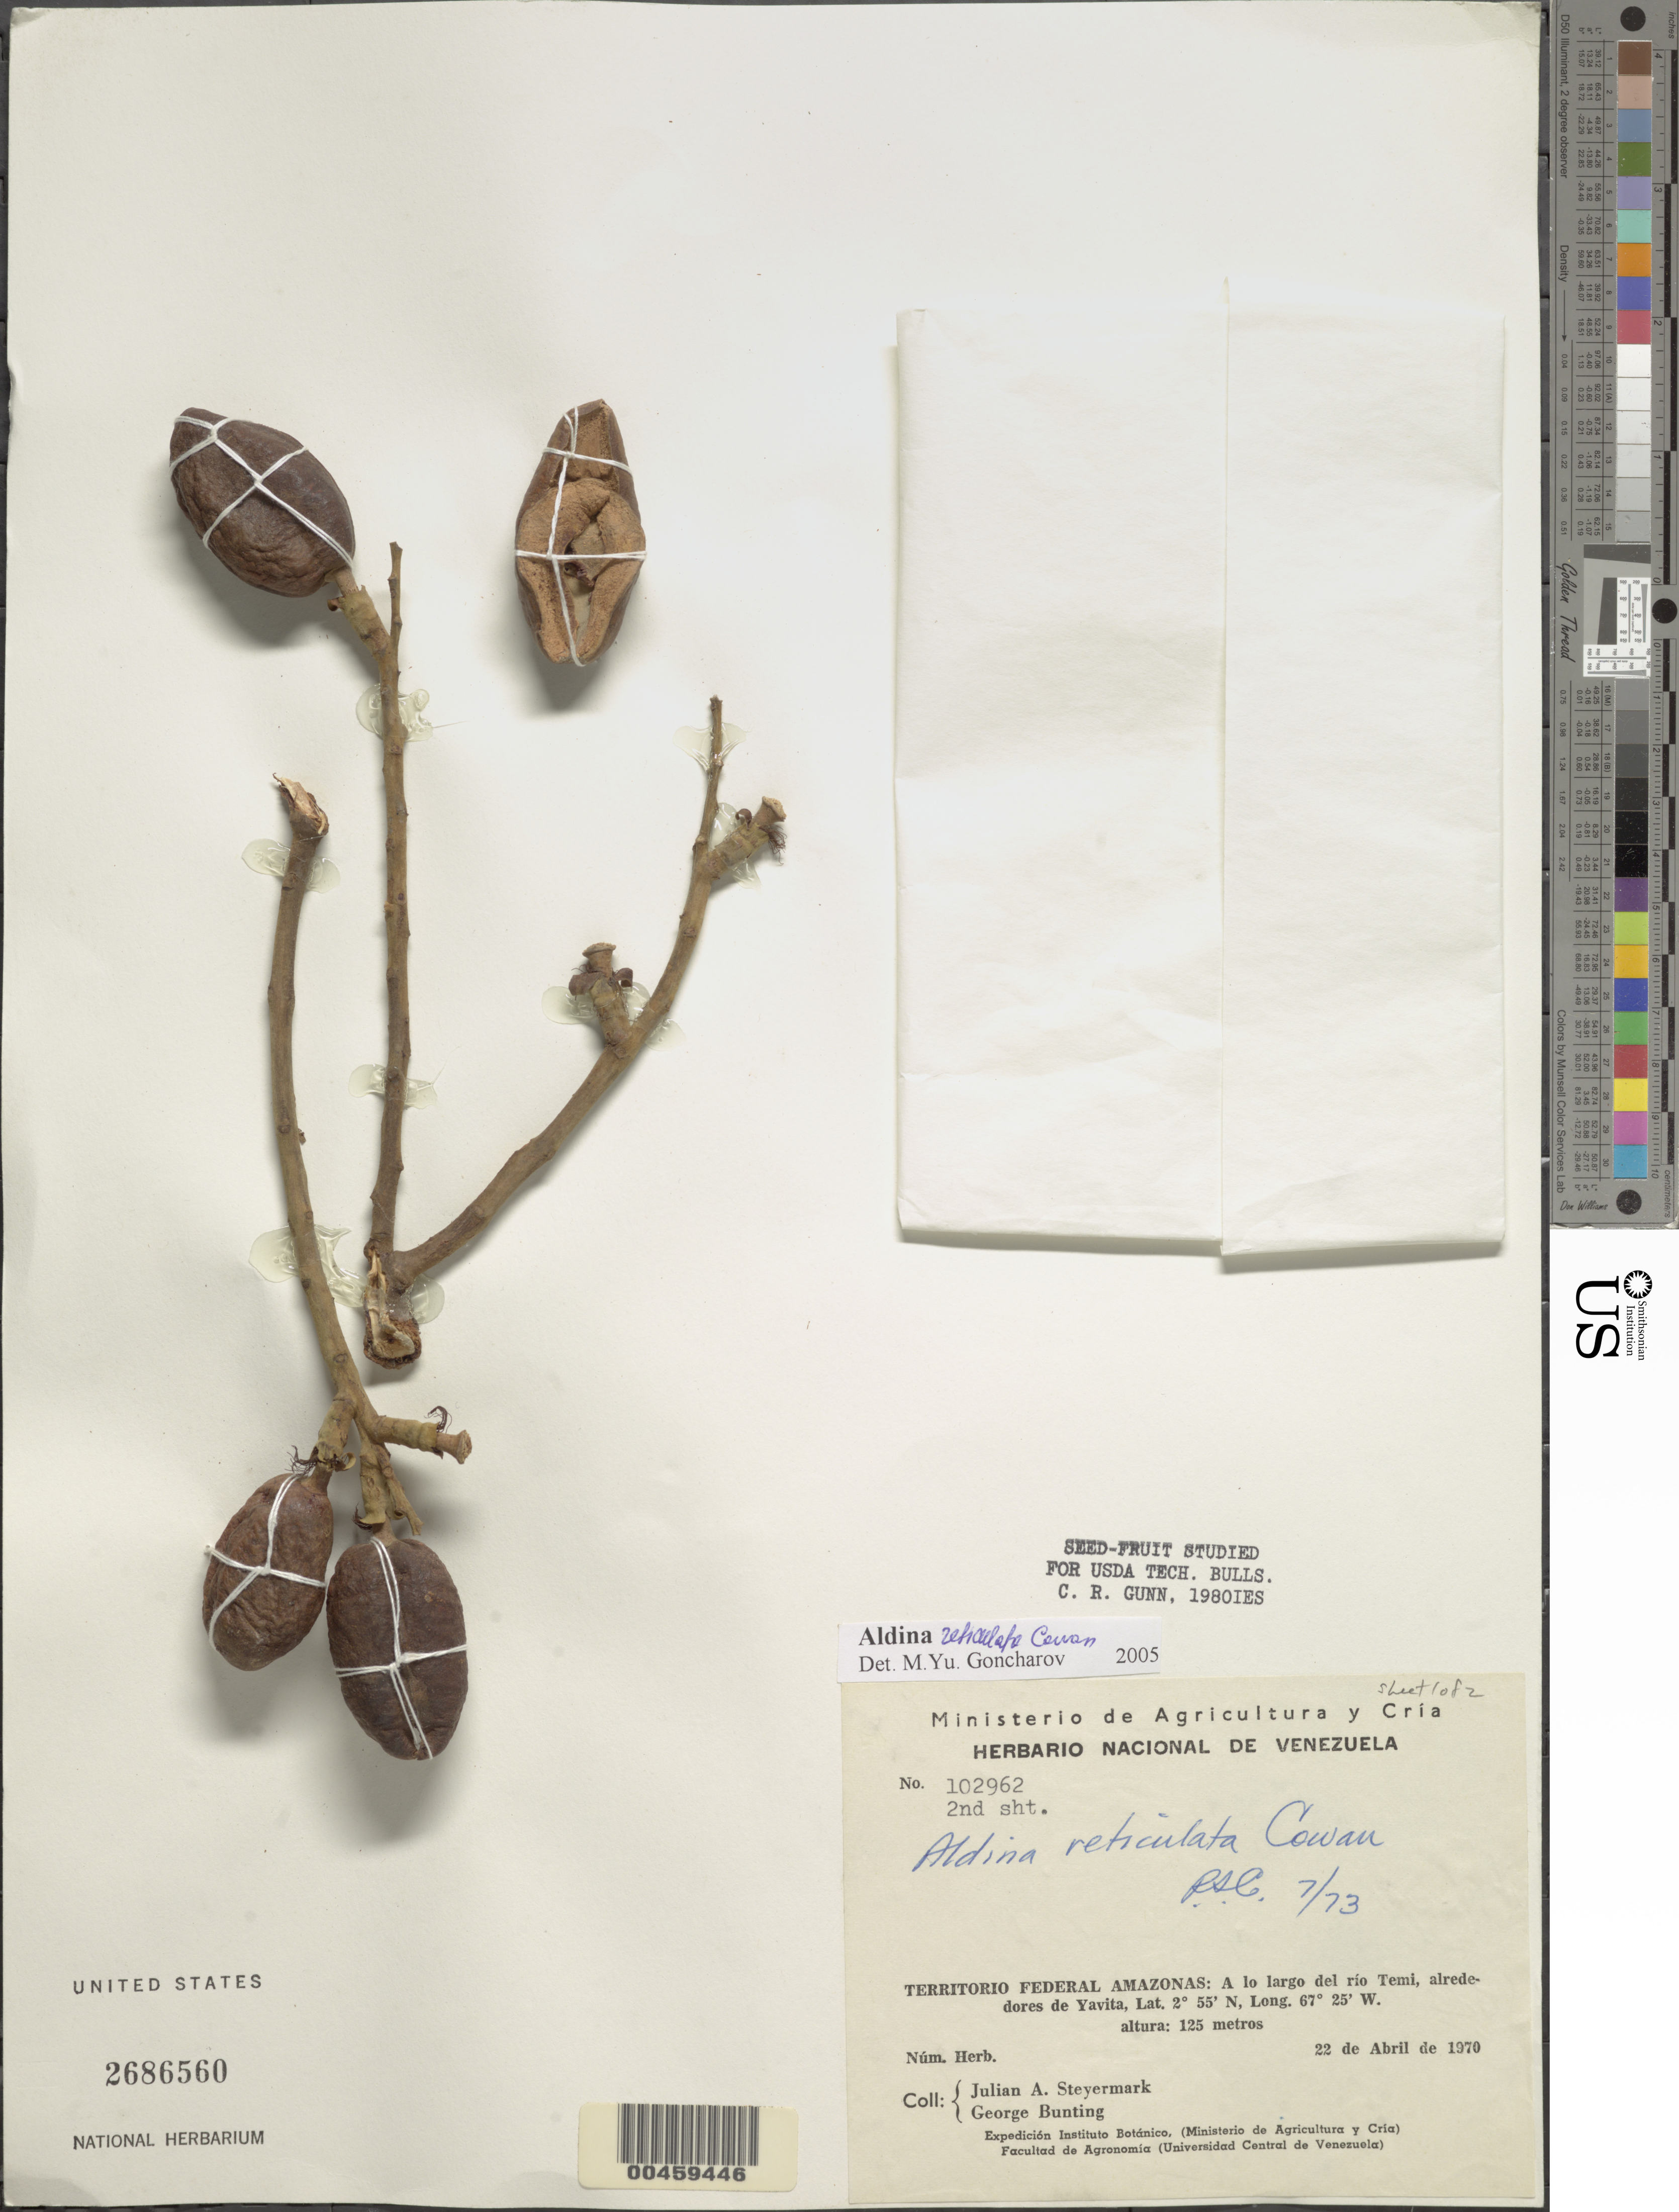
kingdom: Plantae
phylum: Tracheophyta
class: Magnoliopsida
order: Fabales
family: Fabaceae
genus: Aldina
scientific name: Aldina latifolia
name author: Spruce ex Benth.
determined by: Ramos, Gustavo, (HUEFS), Universidade Estadual de Feira de Santana (BRAZIL)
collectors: J. Steyermark & G. S. Bunting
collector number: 102962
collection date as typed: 22 Apr 1970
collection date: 1970-04-22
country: Venezuela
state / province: Amazonas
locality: Rio temi, alrededores de yavita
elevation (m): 125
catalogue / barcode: US 2686560